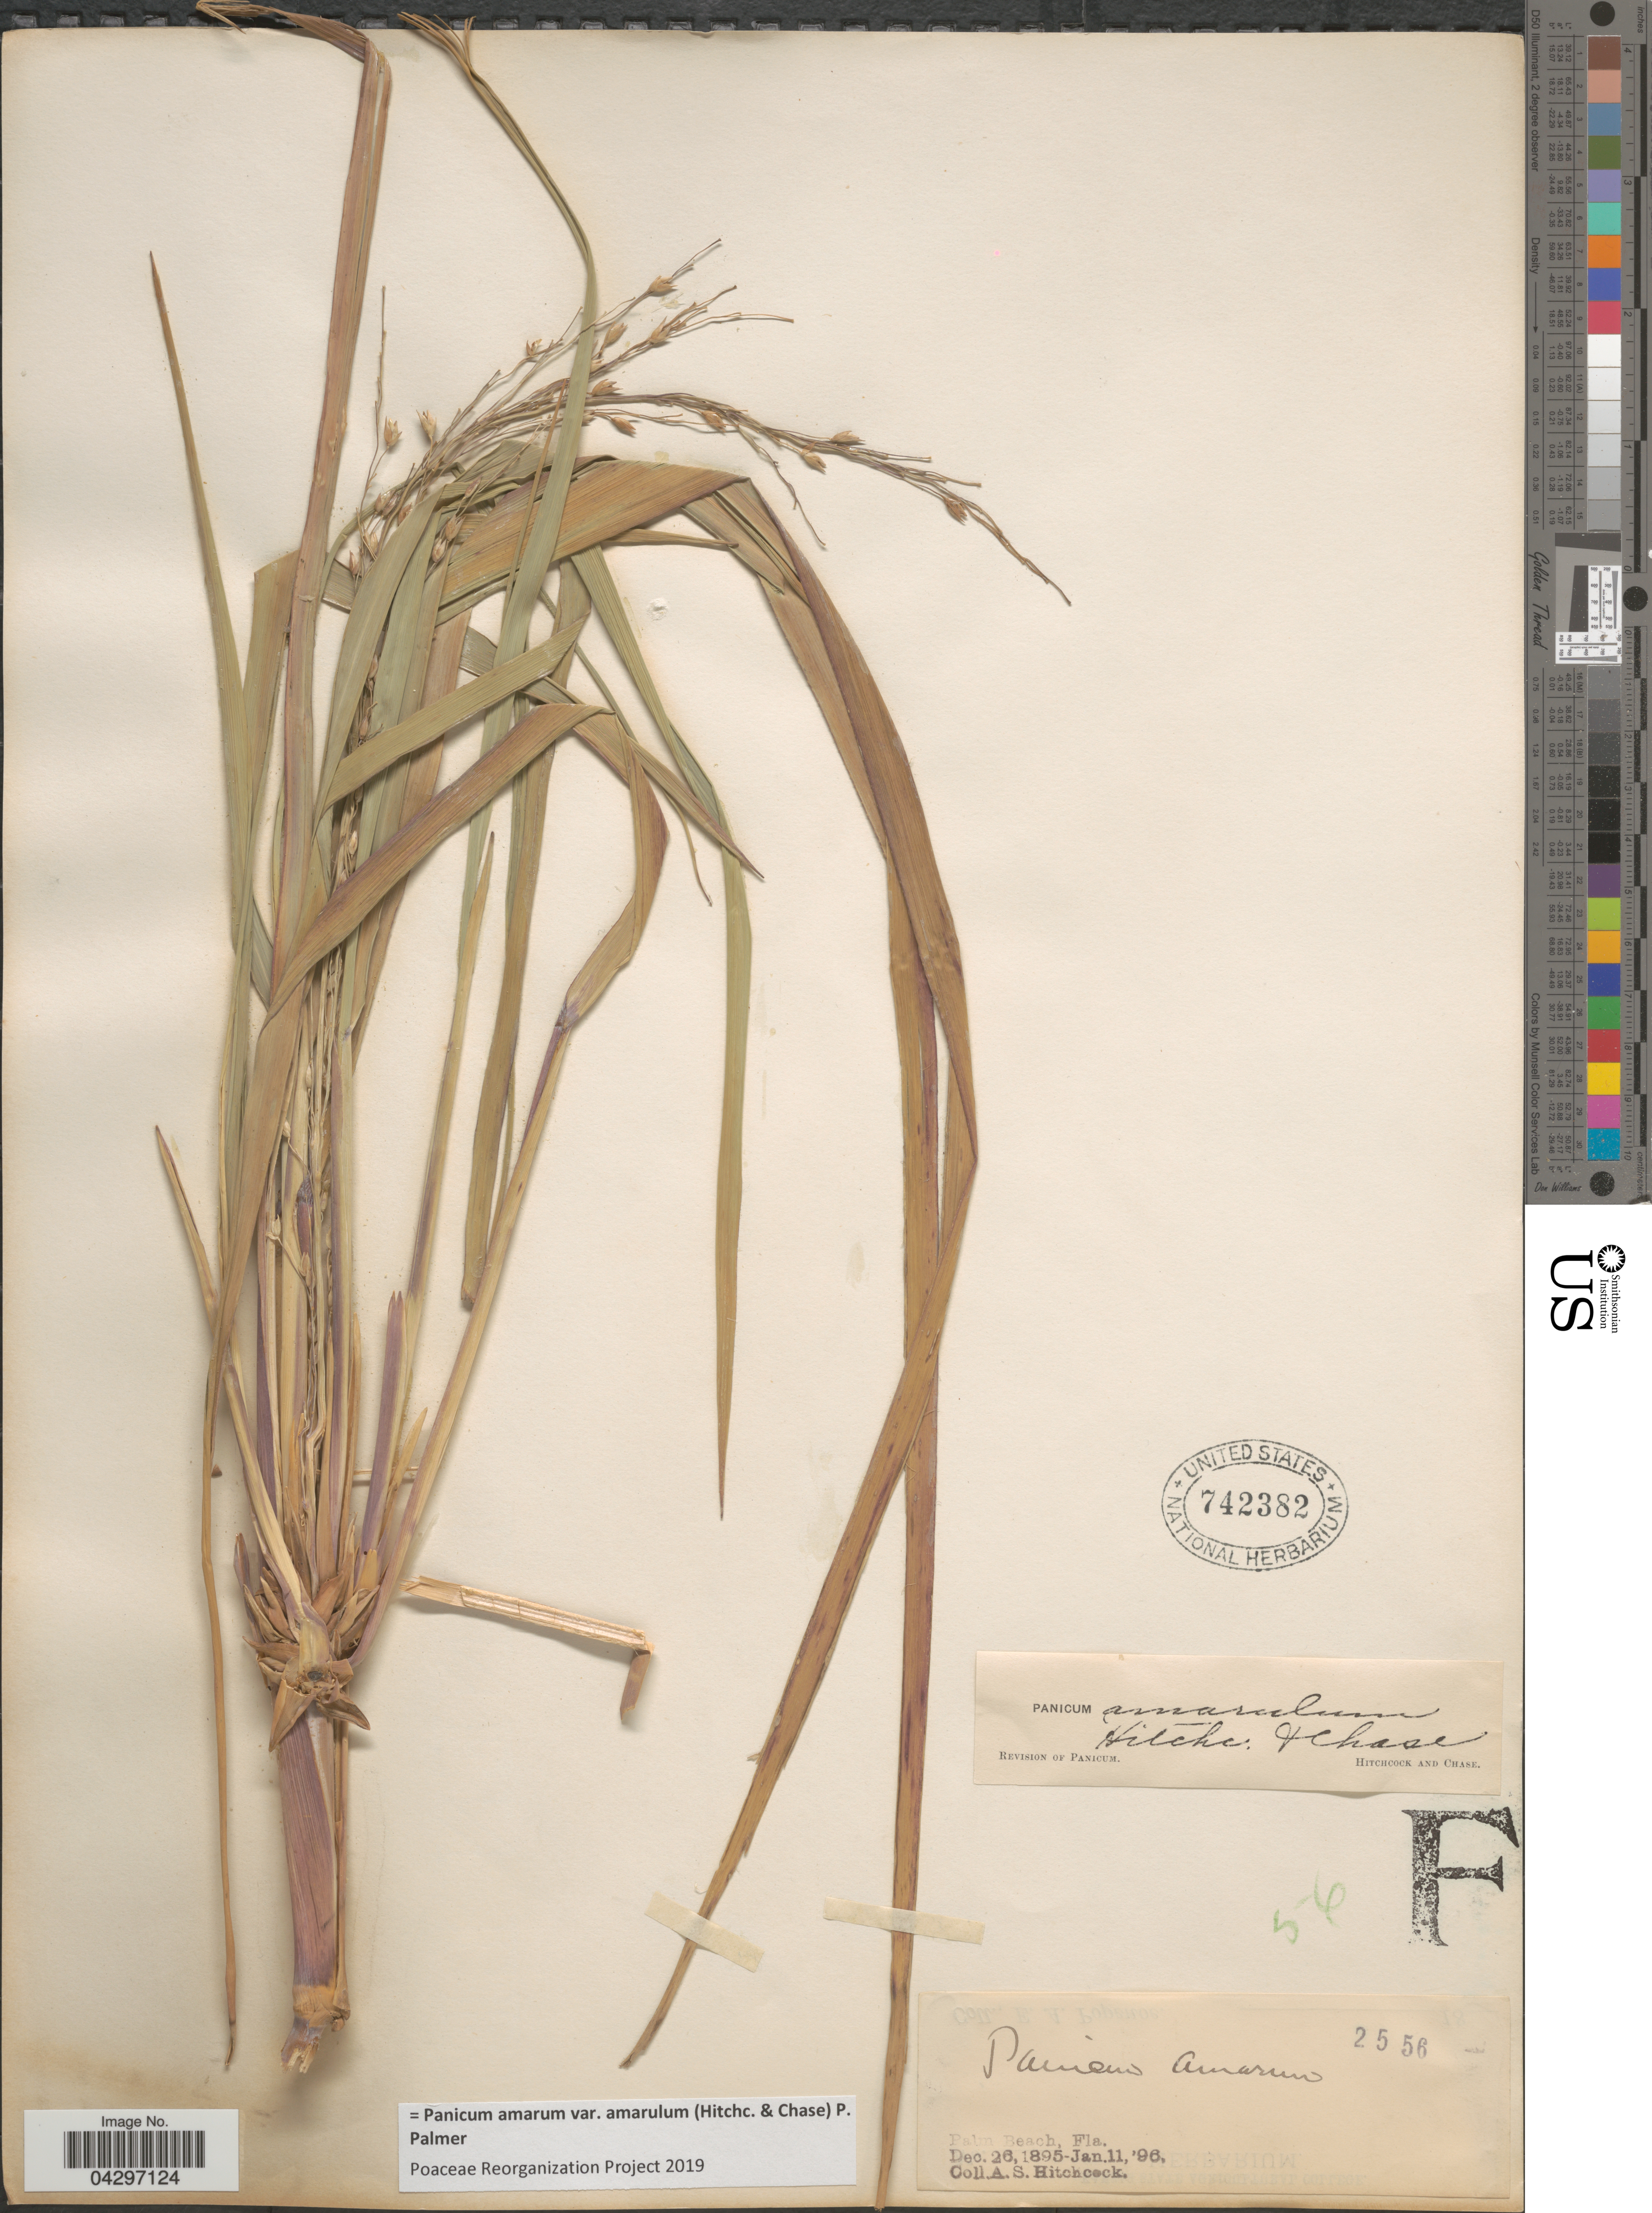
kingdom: Plantae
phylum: Tracheophyta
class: Liliopsida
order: Poales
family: Poaceae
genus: Panicum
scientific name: Panicum amarum var. amarulum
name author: (Hitchc. & Chase) Freckmann & Lelong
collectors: A. S. Hitchcock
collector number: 2556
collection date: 1895-12-26/1896-01-11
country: United States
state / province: Florida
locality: Palm Beach.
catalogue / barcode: US 742382